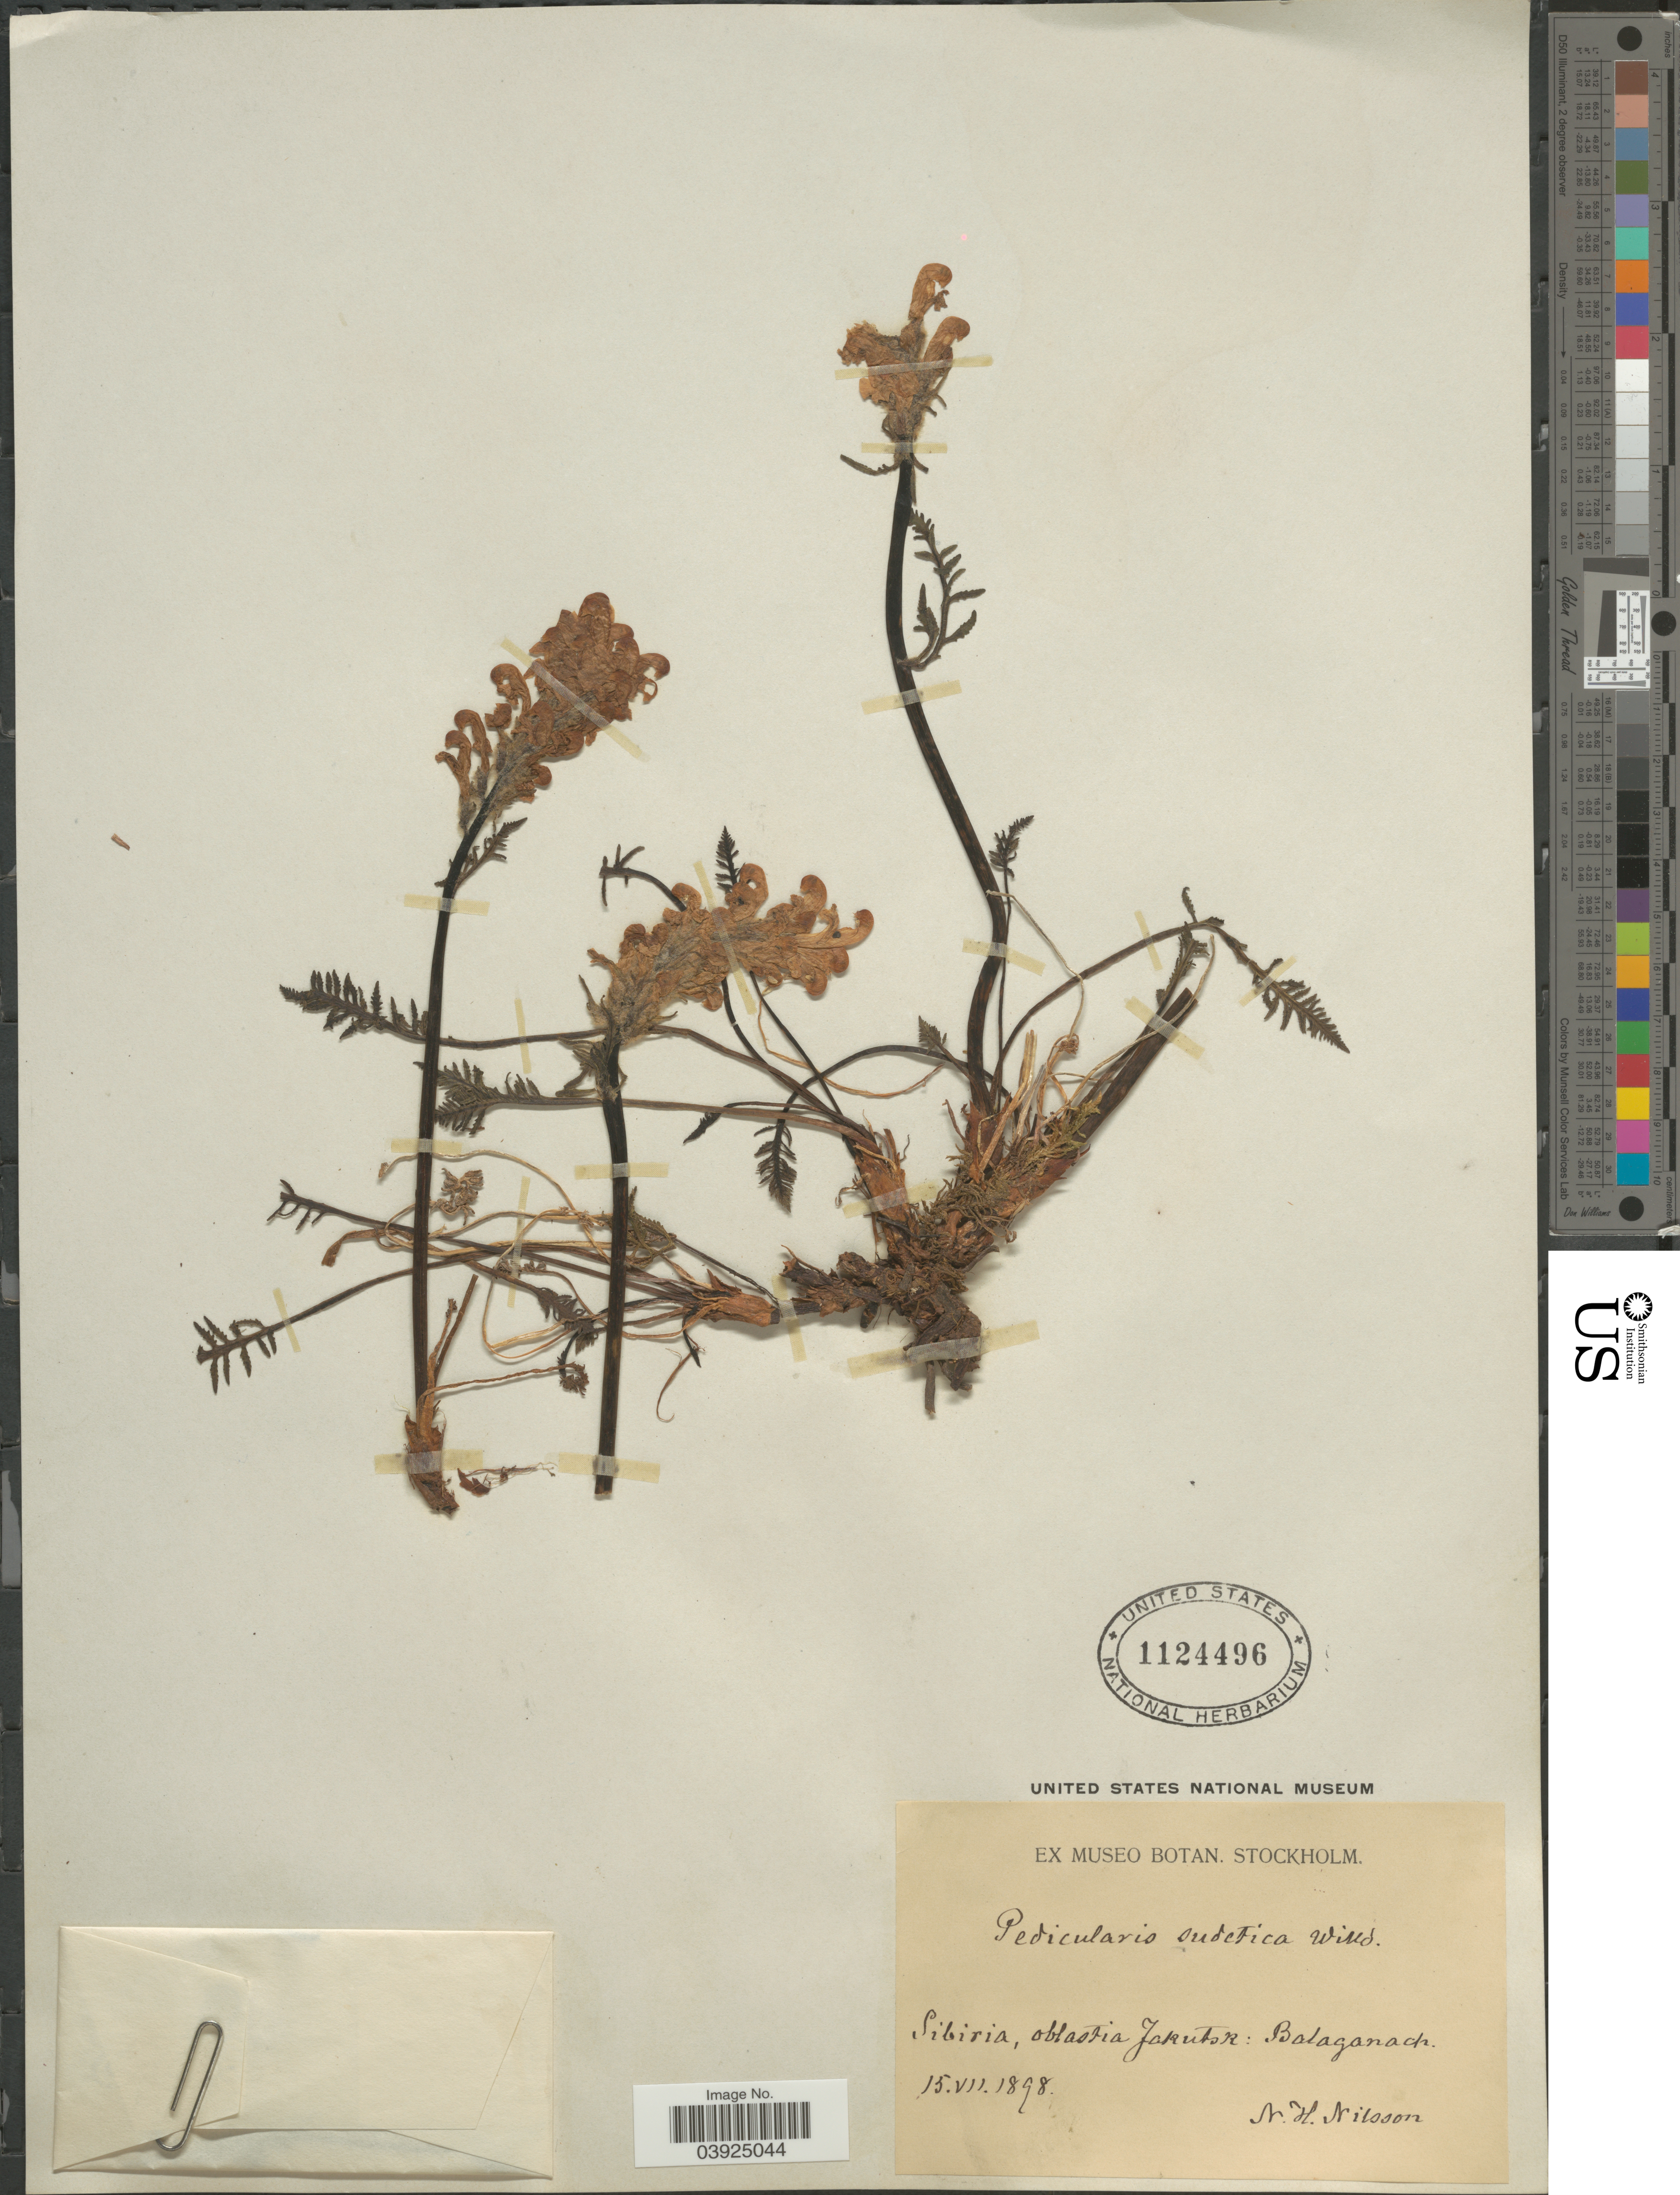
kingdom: Plantae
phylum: Tracheophyta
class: Magnoliopsida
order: Lamiales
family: Orobanchaceae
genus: Pedicularis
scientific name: Pedicularis sudetica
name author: Willd.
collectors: N. H. Nilsson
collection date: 1898-07-15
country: Russian Federation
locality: Sibiria, oblastia Jakutsk: Balaganach.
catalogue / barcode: US 1124496